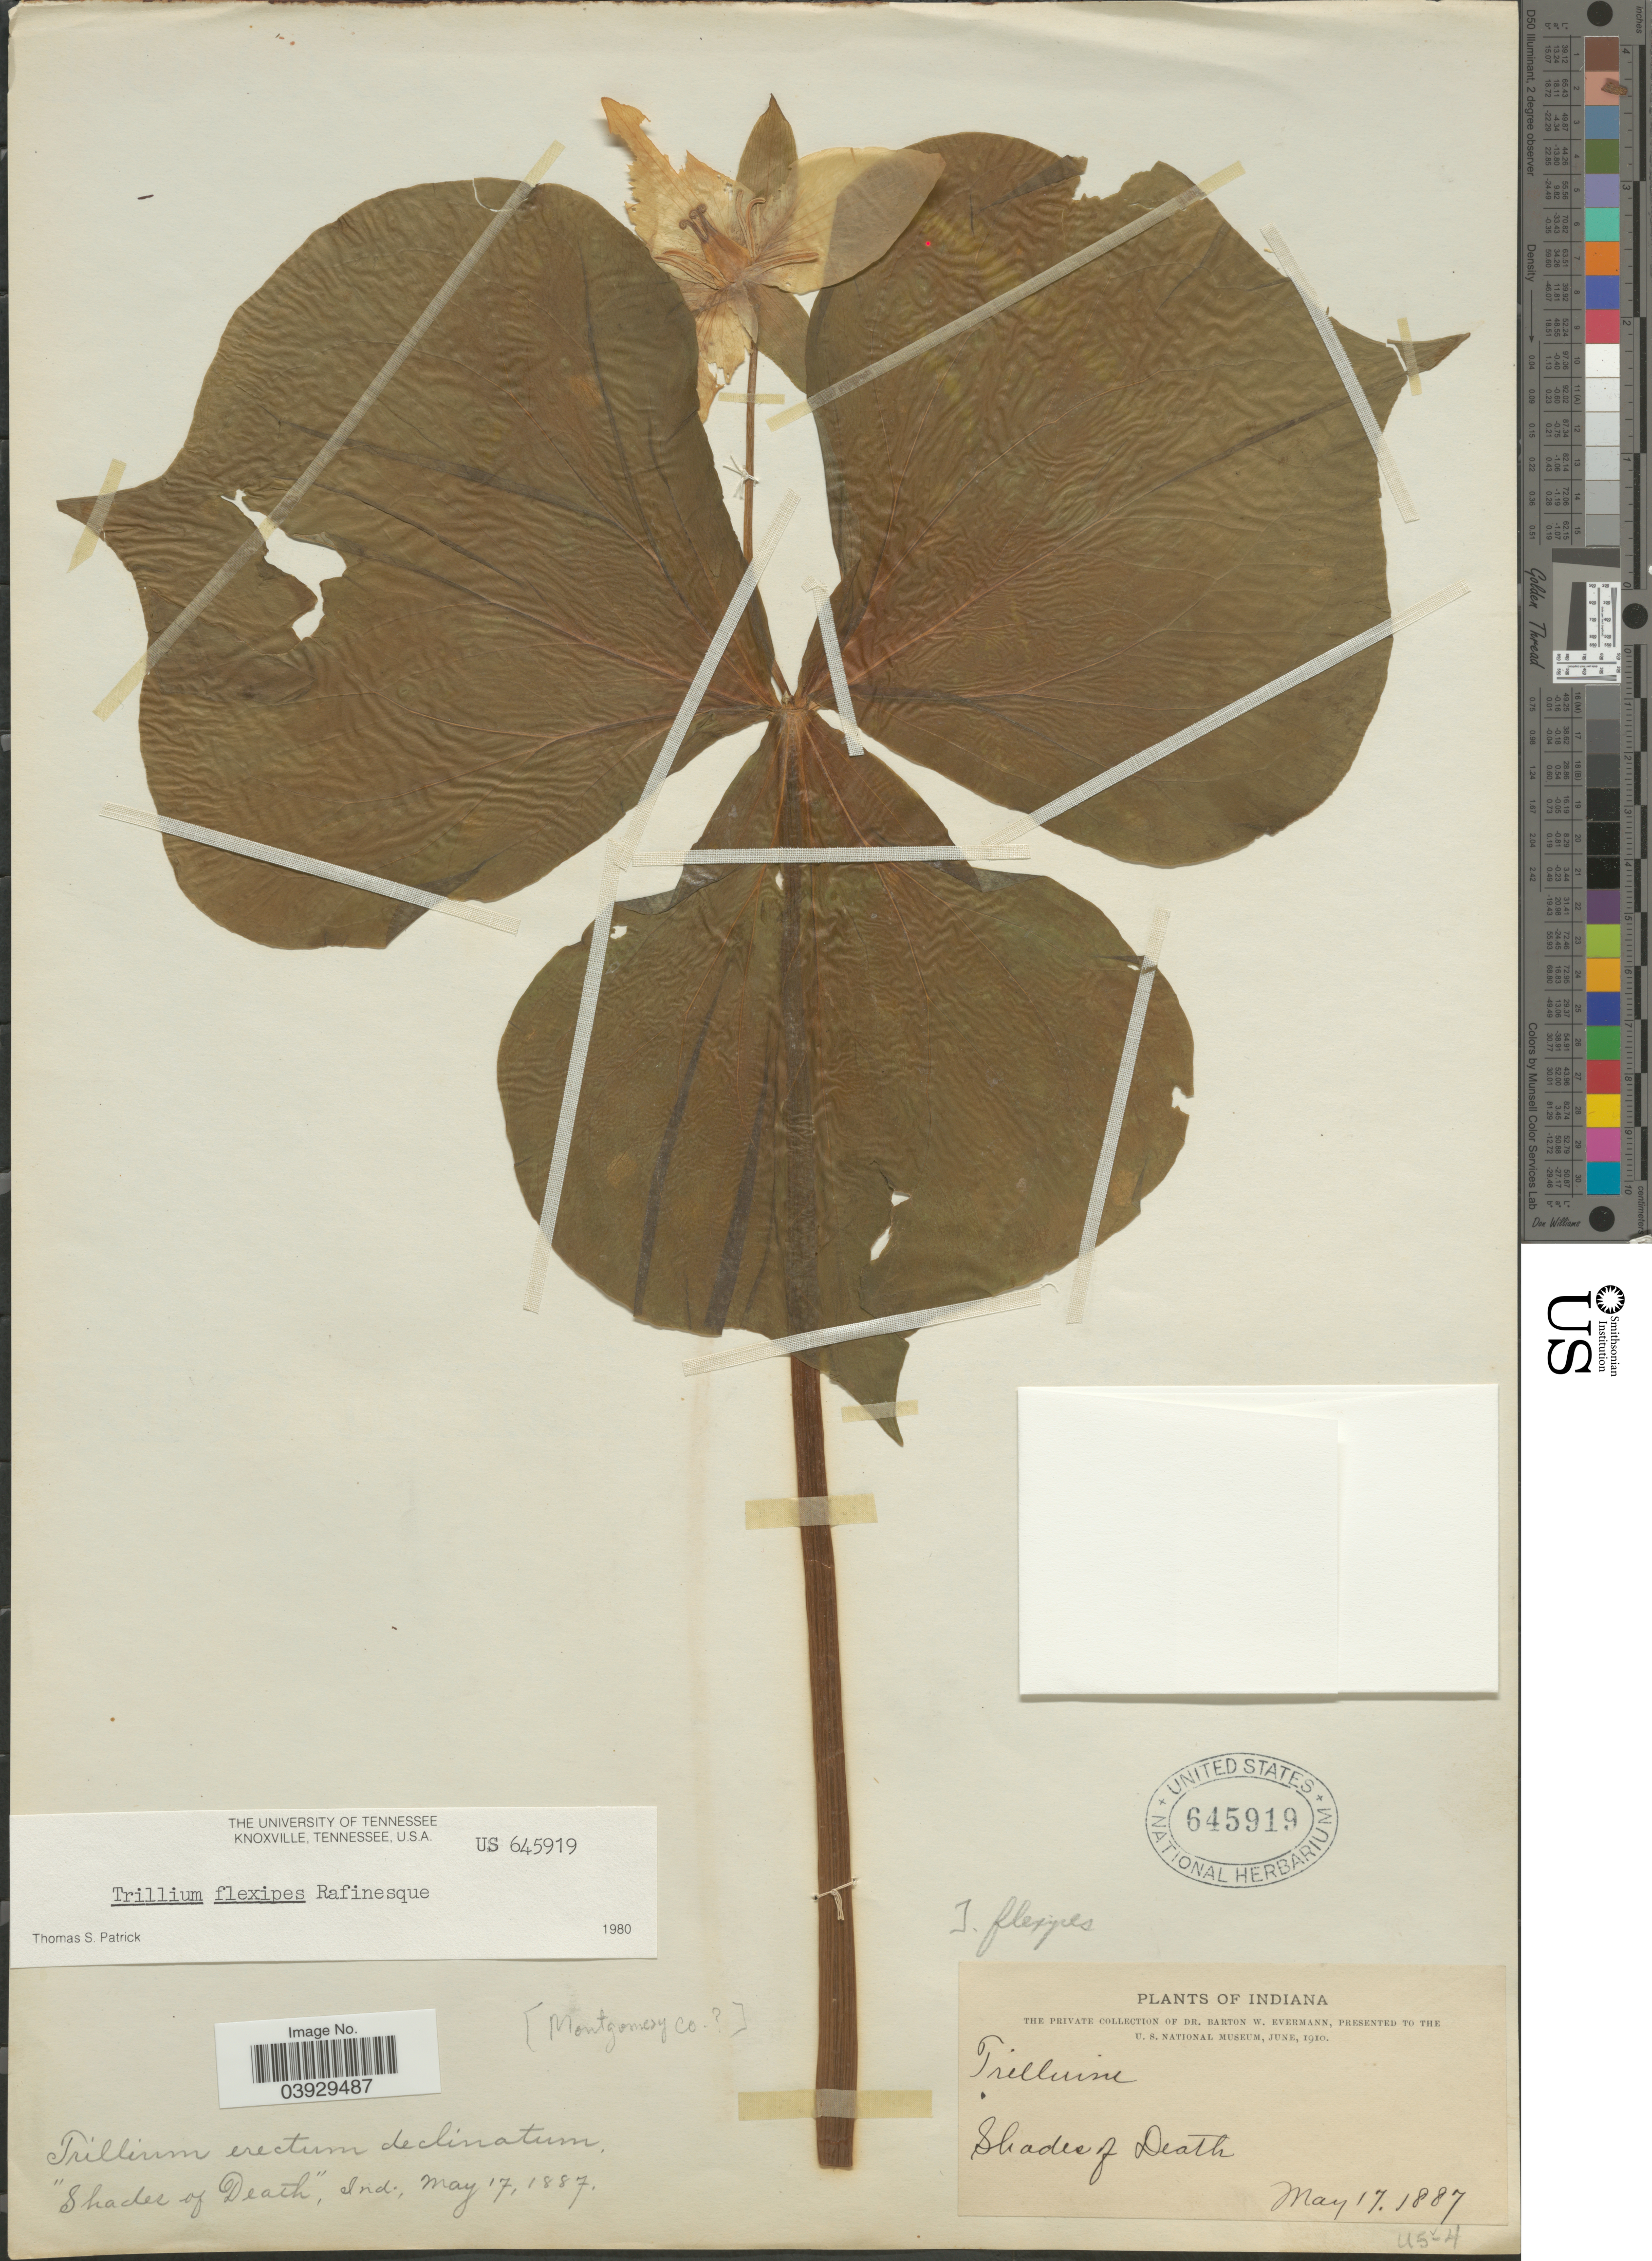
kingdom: Plantae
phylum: Tracheophyta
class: Liliopsida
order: Liliales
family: Melanthiaceae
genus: Trillium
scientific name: Trillium flexipes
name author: Raf.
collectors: B. W. Evermann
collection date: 1887-05-17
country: United States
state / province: Indiana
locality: Shades of Death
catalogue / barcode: US 645919